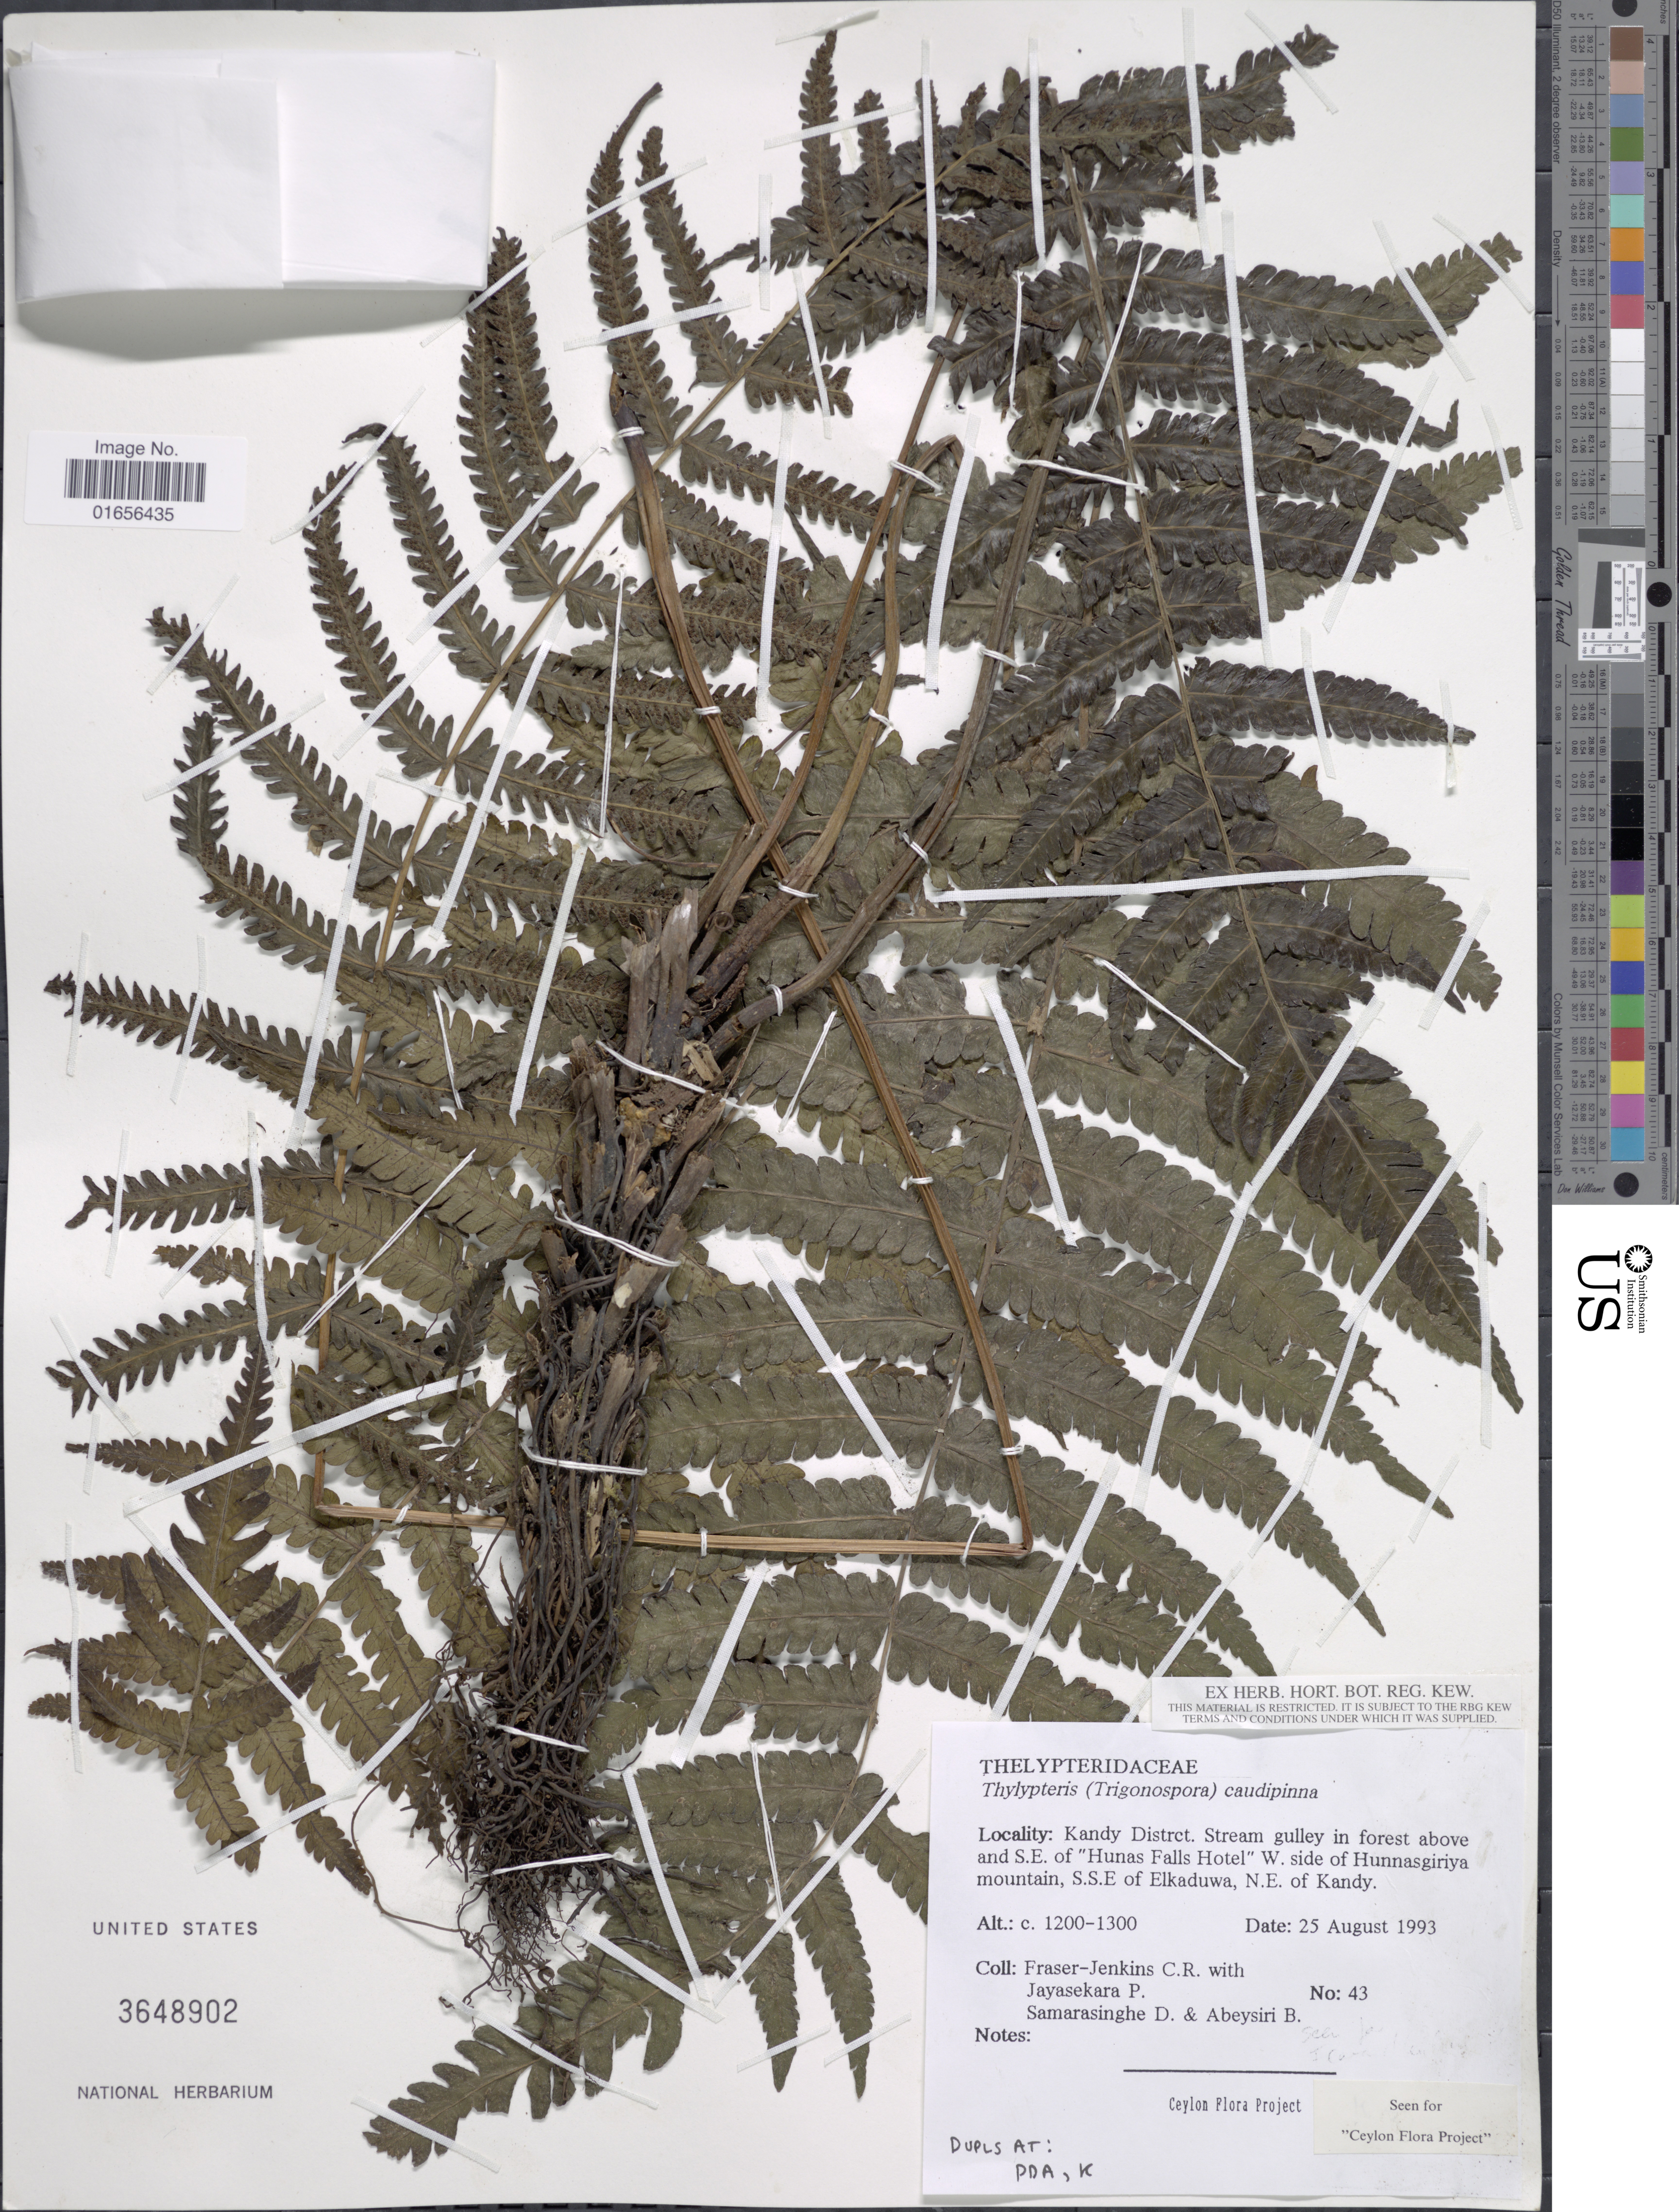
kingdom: Plantae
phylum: Tracheophyta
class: Polypodiopsida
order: Polypodiales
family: Thelypteridaceae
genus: Trigonospora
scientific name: Trigonospora caudipinna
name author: (Ching) Sledge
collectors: C. R. Fraser-Jenkins, P. Jayasekara, D. Samarasinghe & B. Abeysiri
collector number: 43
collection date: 1993-08-25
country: Sri Lanka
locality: Kandy Distrct. Stream gully in forest above and S.E. of "Hunas Falls Hotel" W. side of Hunnasgiriya mountain, S.S.E. of Elkaduwa, N.E. of Kandy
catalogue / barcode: US 3648902